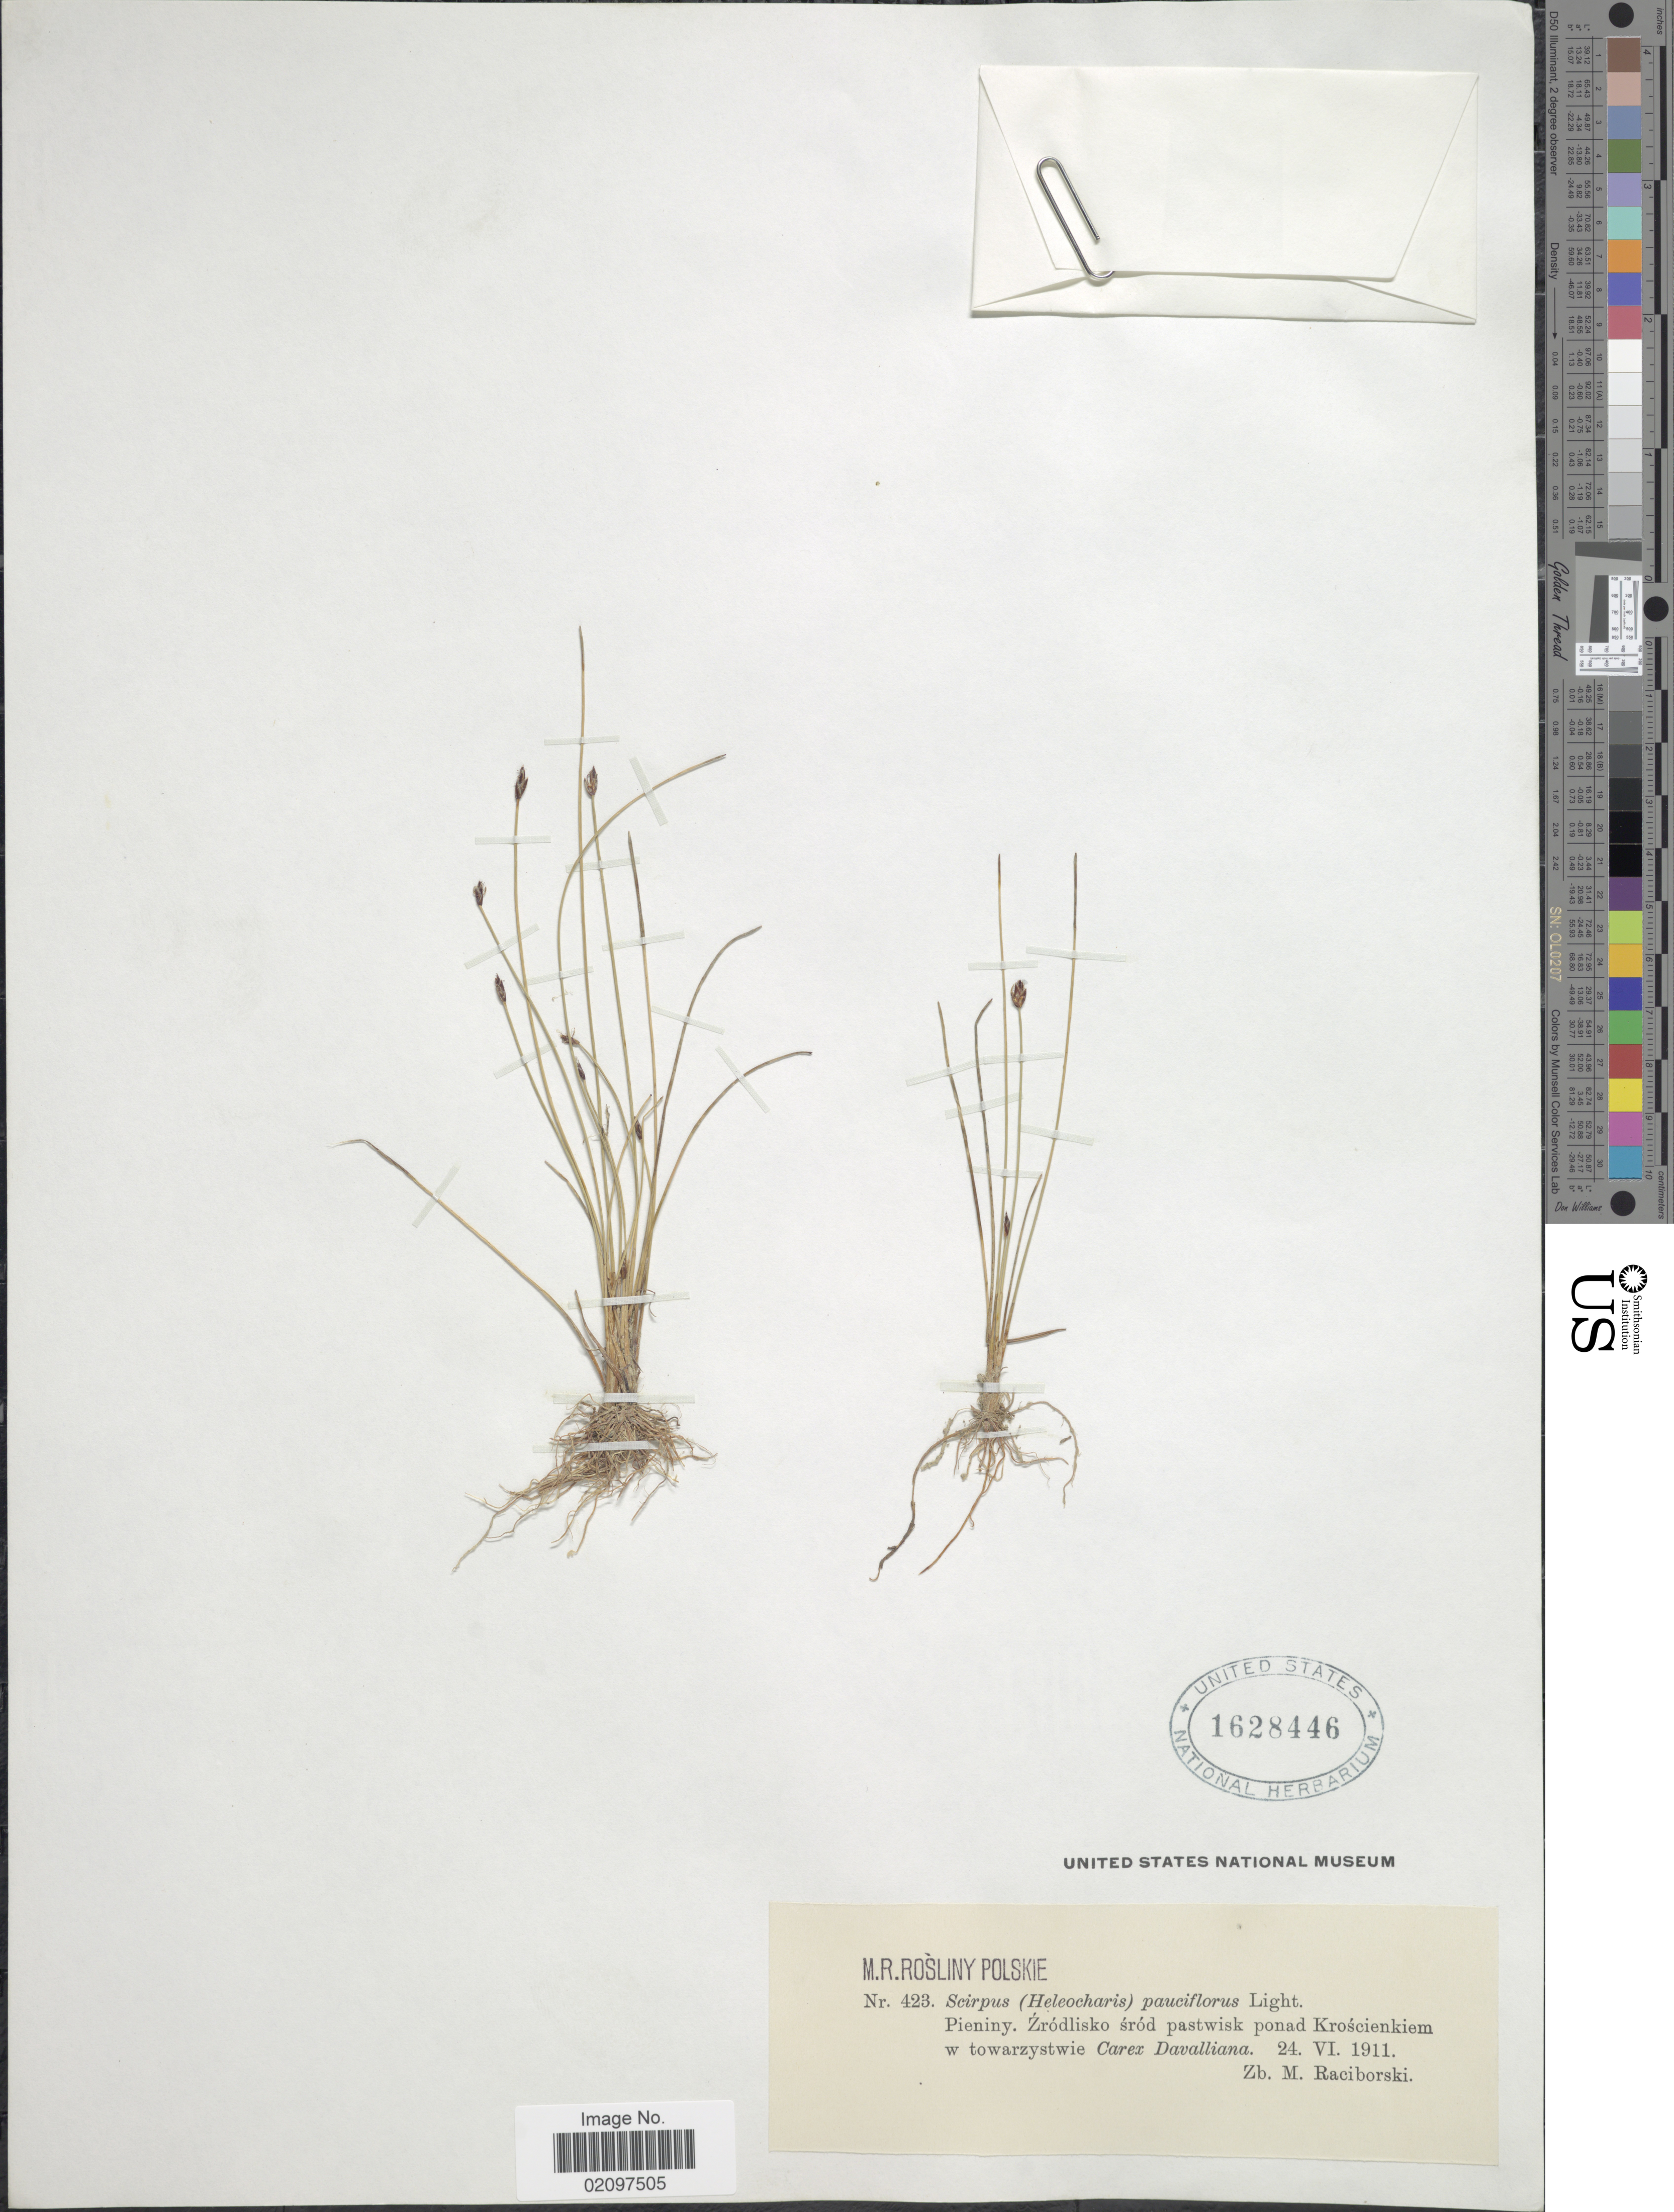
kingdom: Plantae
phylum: Tracheophyta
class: Liliopsida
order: Poales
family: Cyperaceae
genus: Eleocharis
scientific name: Eleocharis quinqueflora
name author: (Hartmann) O. Schwarz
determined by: Strong, Mark T., (BOT), Smithsonian Institution - National Museum of Natural History (UNITED STATES)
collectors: Z. Raciborski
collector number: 423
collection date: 1911-06-24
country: Poland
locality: Pieniny. Zródlisko 'sród pastwisk ponad Króscienkiem w towarzystwie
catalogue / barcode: US 1628446